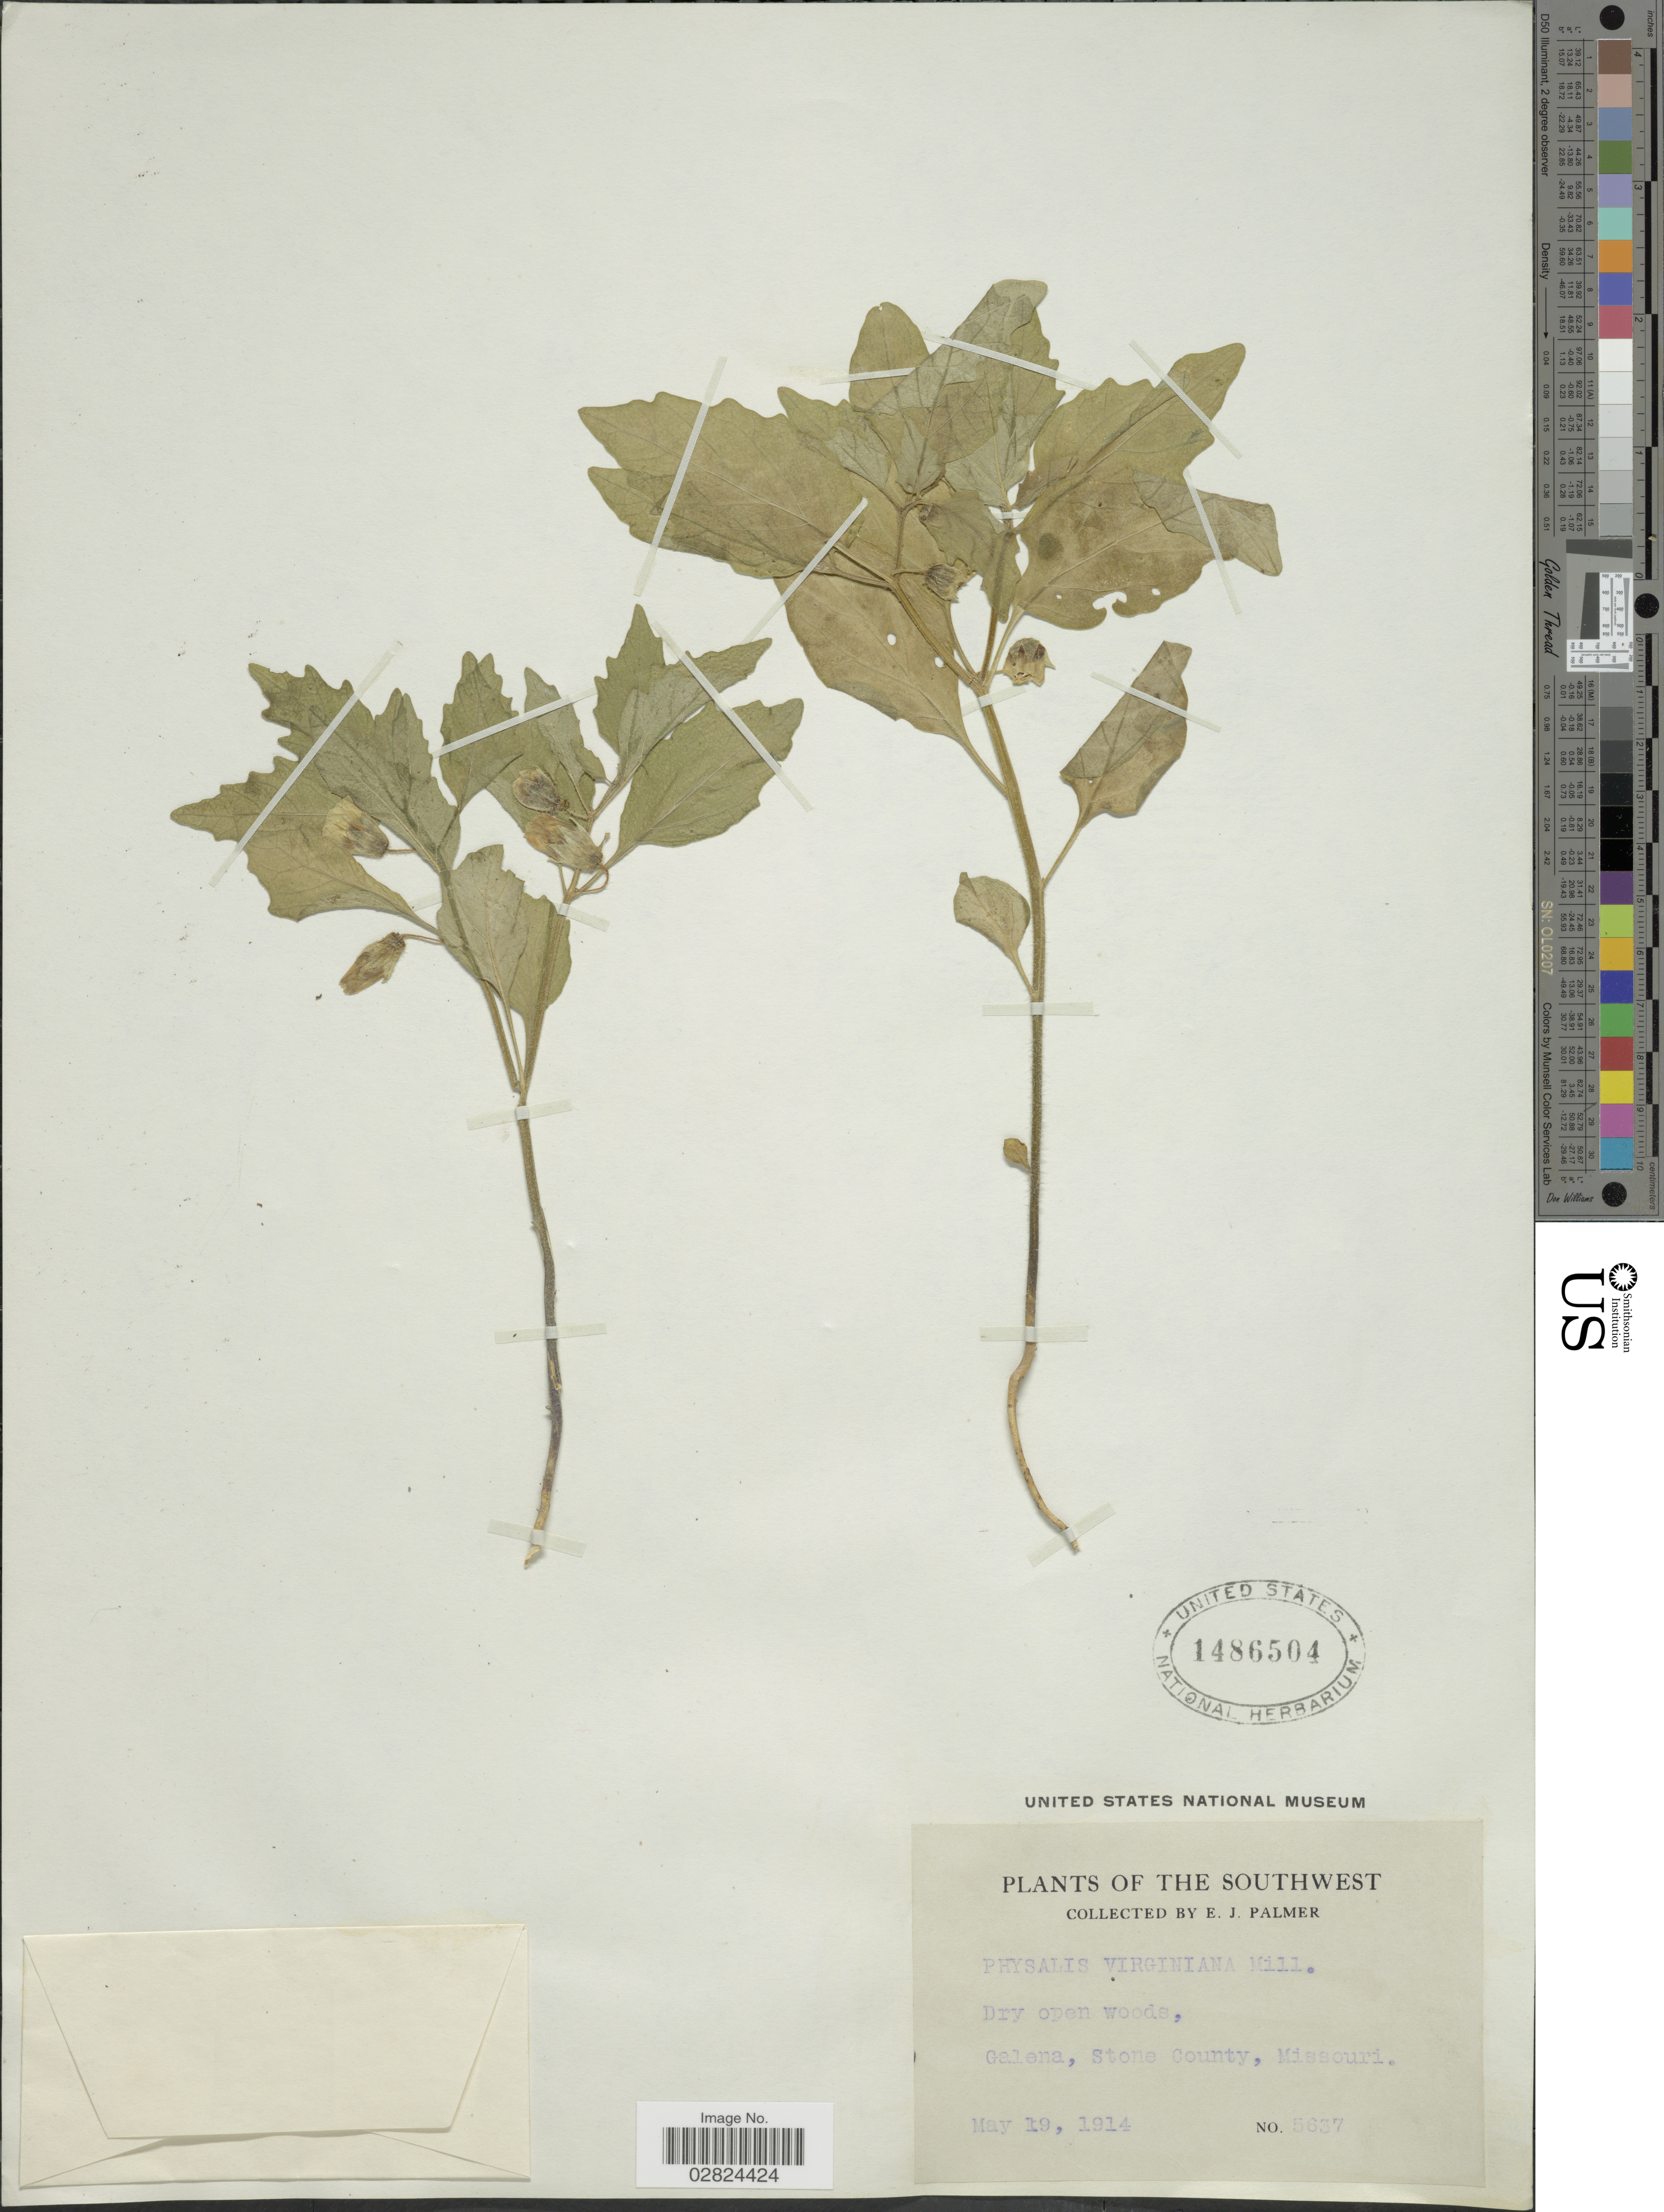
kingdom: Plantae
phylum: Tracheophyta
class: Magnoliopsida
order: Solanales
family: Solanaceae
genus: Physalis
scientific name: Physalis virginiana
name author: Mill.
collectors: E. J. Palmer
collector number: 5637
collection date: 1914-05-19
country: United States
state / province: Missouri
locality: The Southwest, Galena, Stone County.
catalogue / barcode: US 1486504